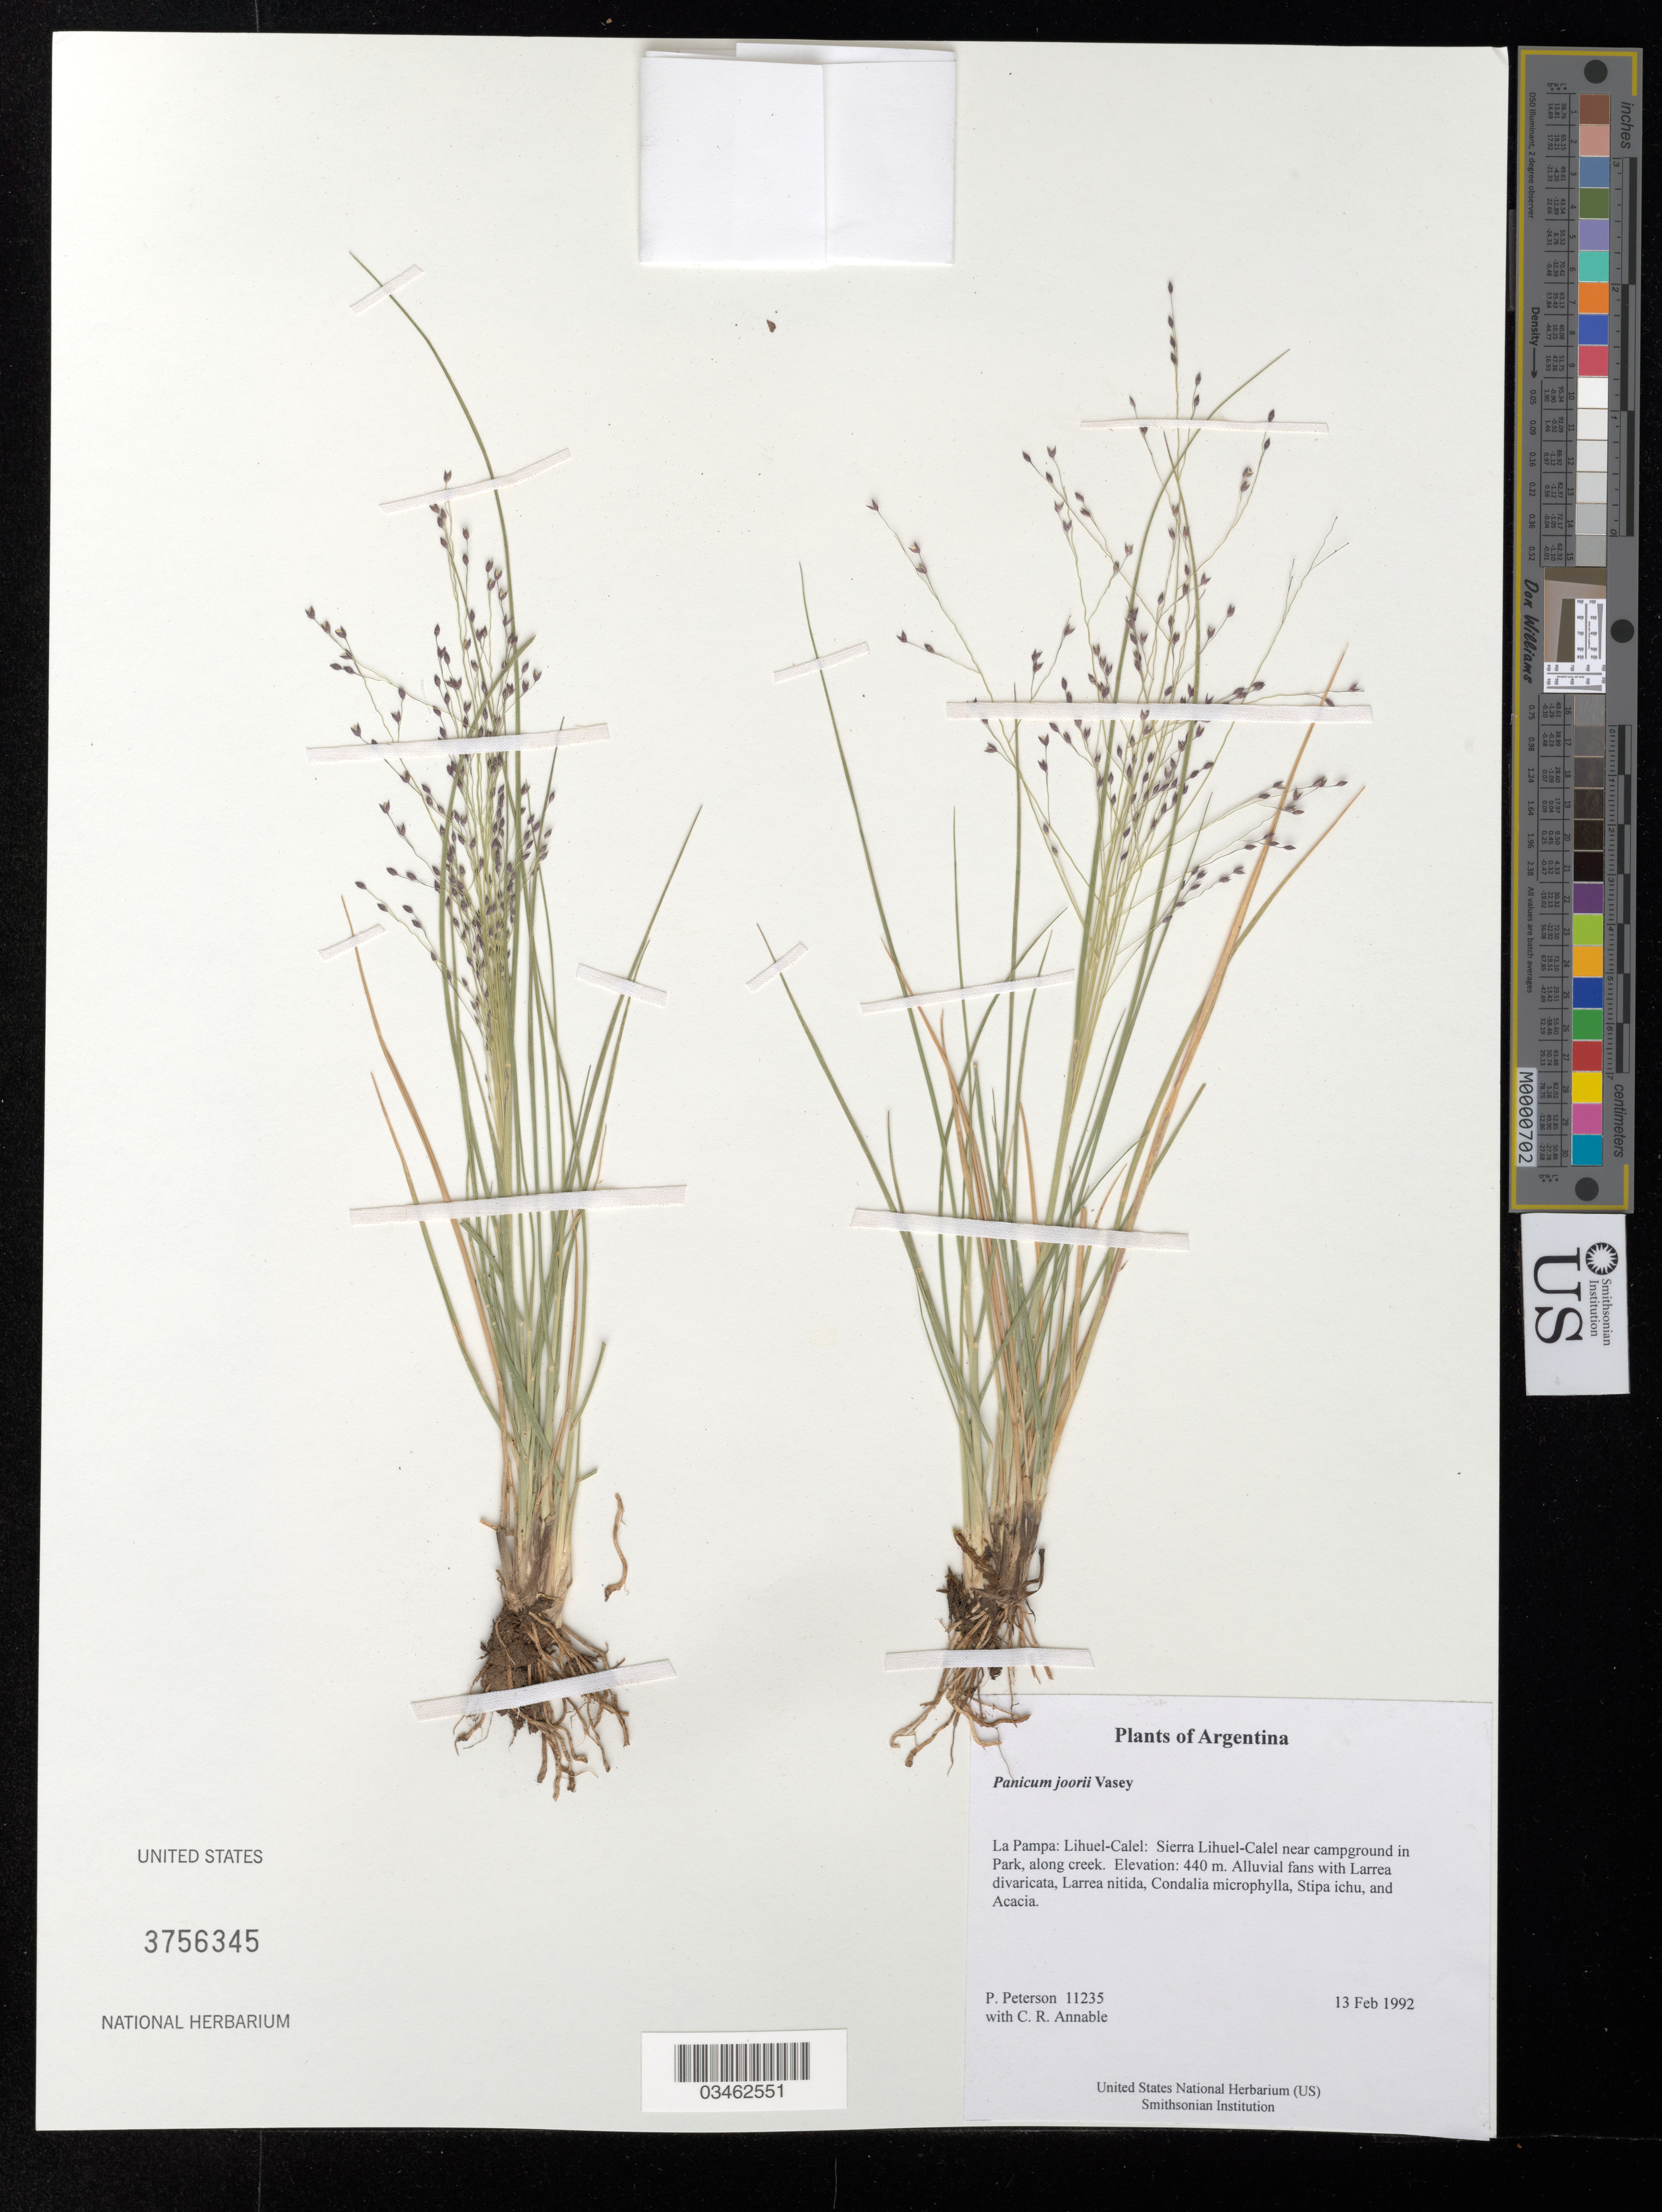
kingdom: Plantae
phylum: Tracheophyta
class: Liliopsida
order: Poales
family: Poaceae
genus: Panicum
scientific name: Panicum sp.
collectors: P. M. Peterson & C. R. Annable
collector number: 11235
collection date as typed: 13 Feb 1992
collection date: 1992-02-13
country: Argentina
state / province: La Pampa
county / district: Lihuel-Calel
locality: Sierra Lihuel-Calel near campground in Park, along creek.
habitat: Alluvial fans with Larrea divaricata, Larrea nitida, Condalia microphylla, Stipa ichu, and Acacia.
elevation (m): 440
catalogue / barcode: US 3756345